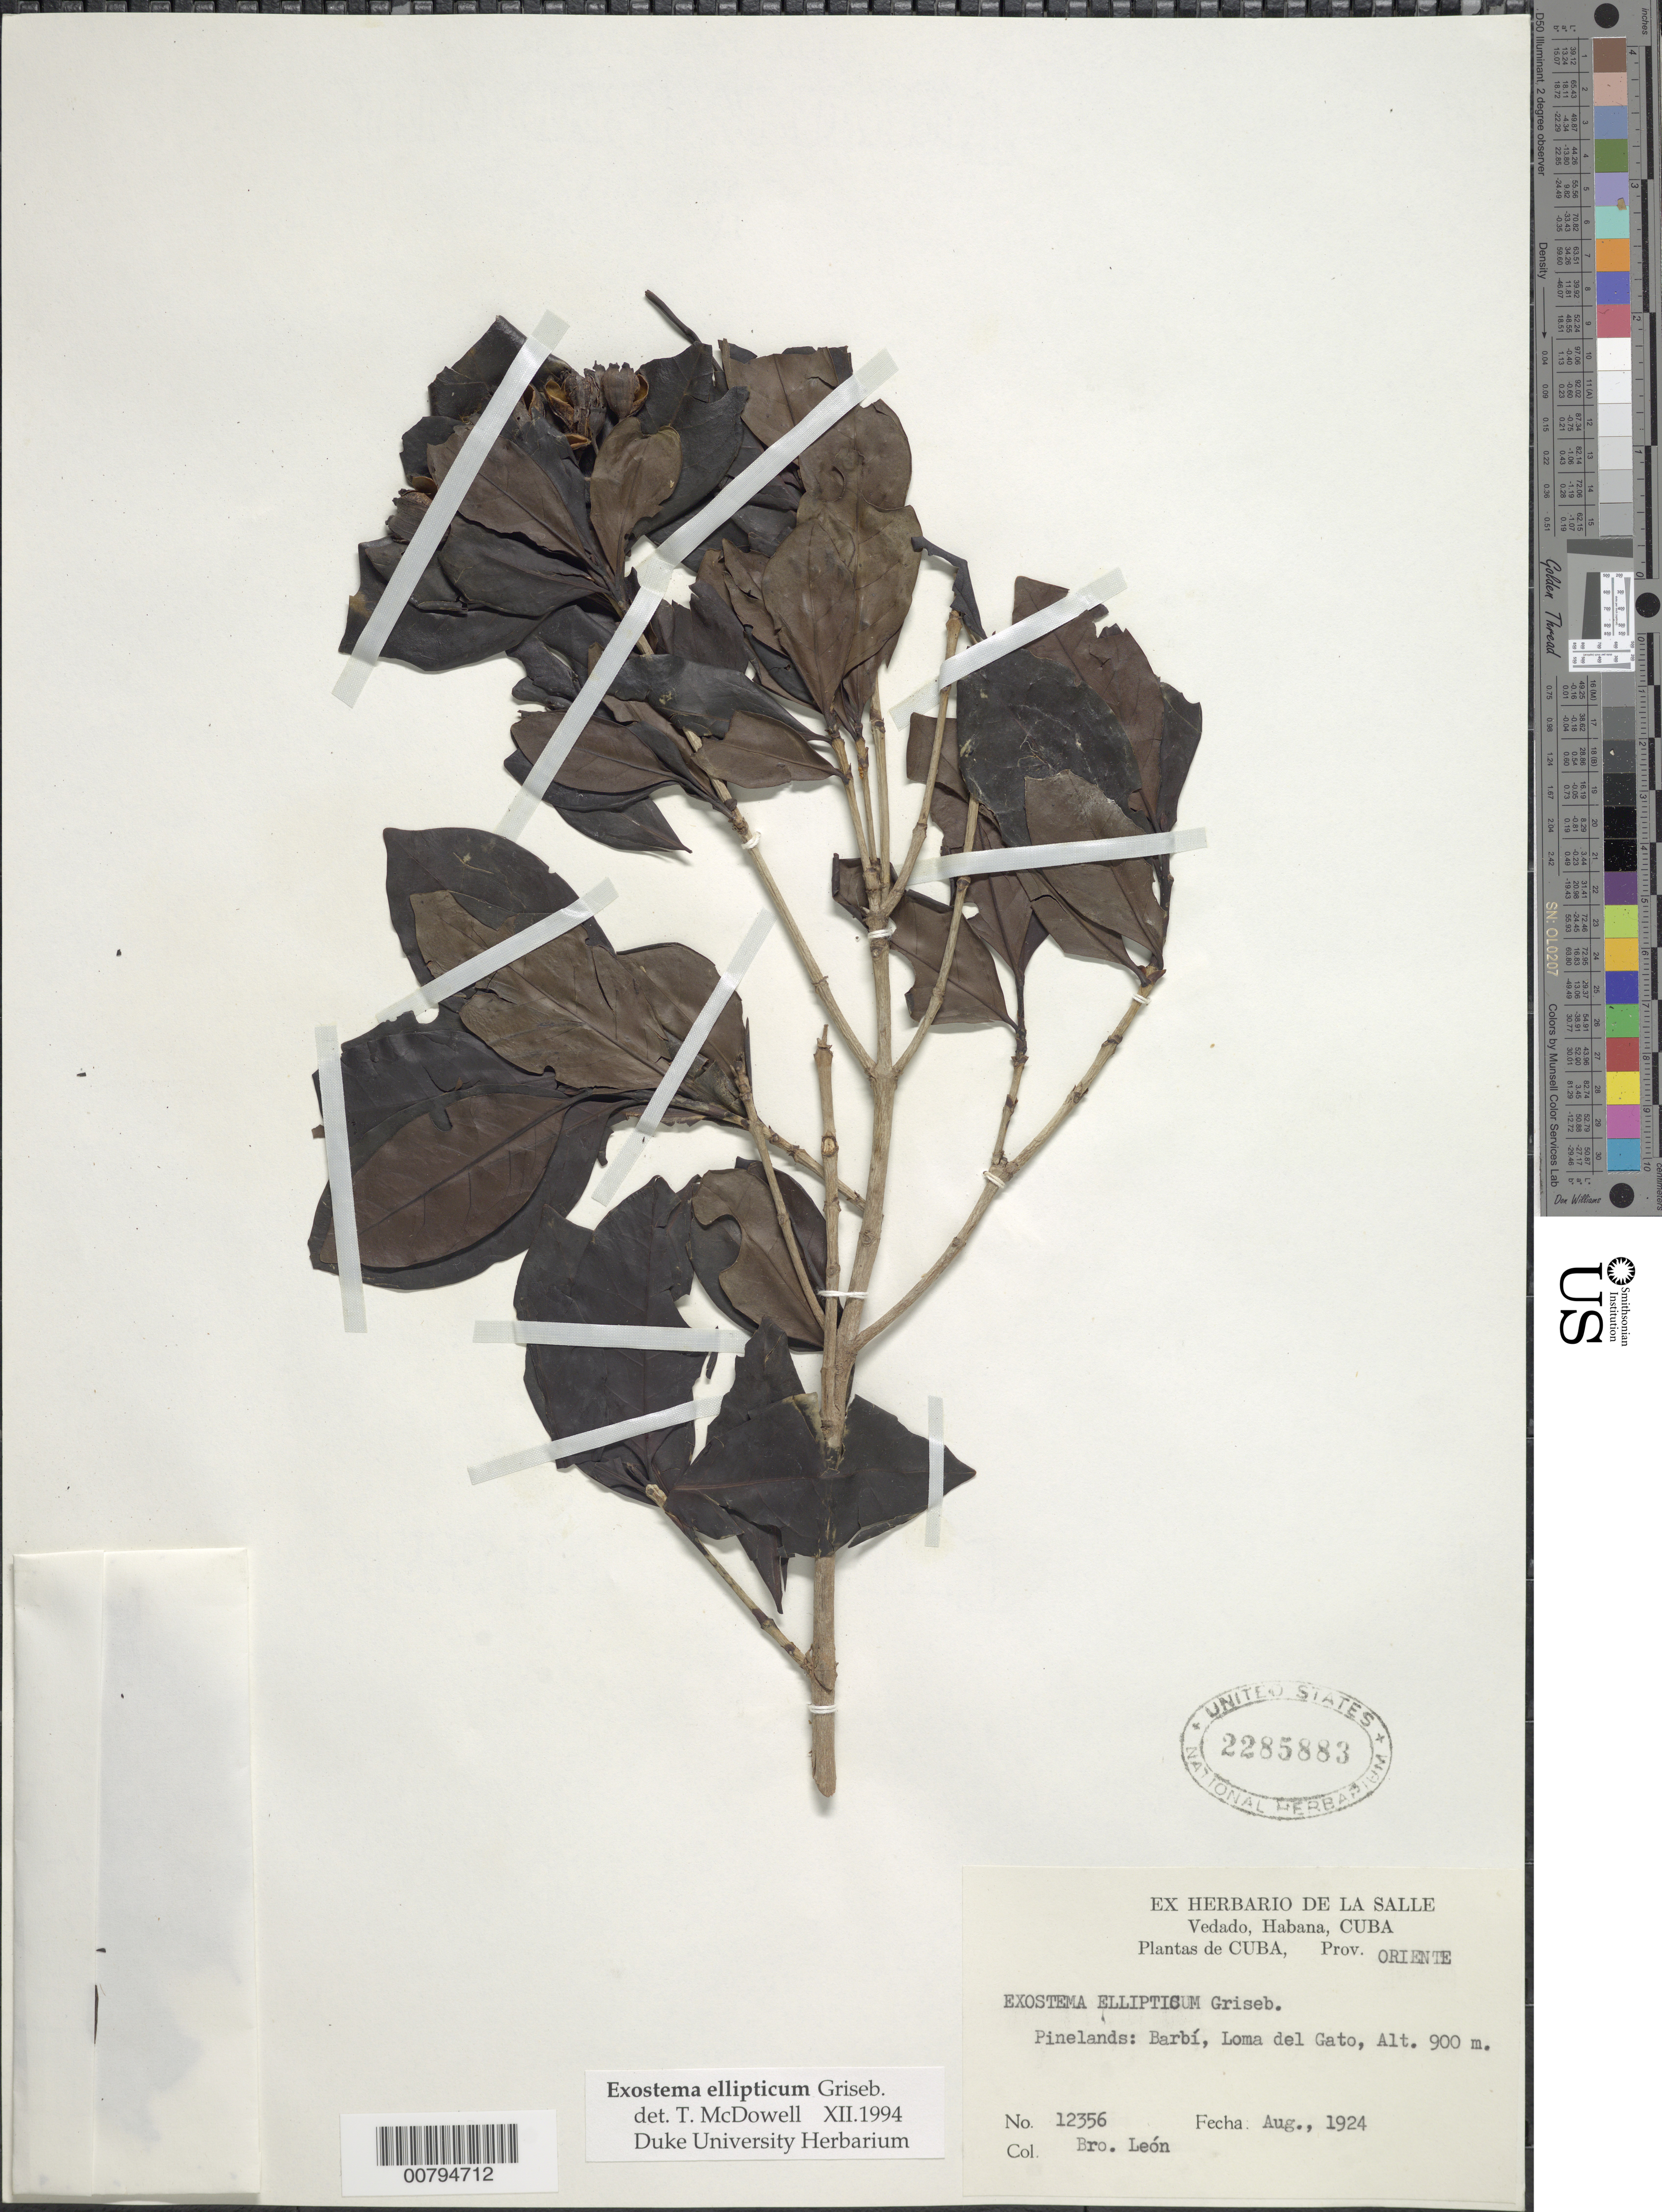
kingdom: Plantae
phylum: Tracheophyta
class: Magnoliopsida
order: Gentianales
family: Rubiaceae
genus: Exostema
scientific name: Exostema ellipticum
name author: Griseb.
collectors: Bro. León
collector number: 12356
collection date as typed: Aug 1924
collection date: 1924-08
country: Cuba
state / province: Oriente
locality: Barbi, Loma del Cato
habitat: Pinelands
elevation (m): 900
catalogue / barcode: US 2285883